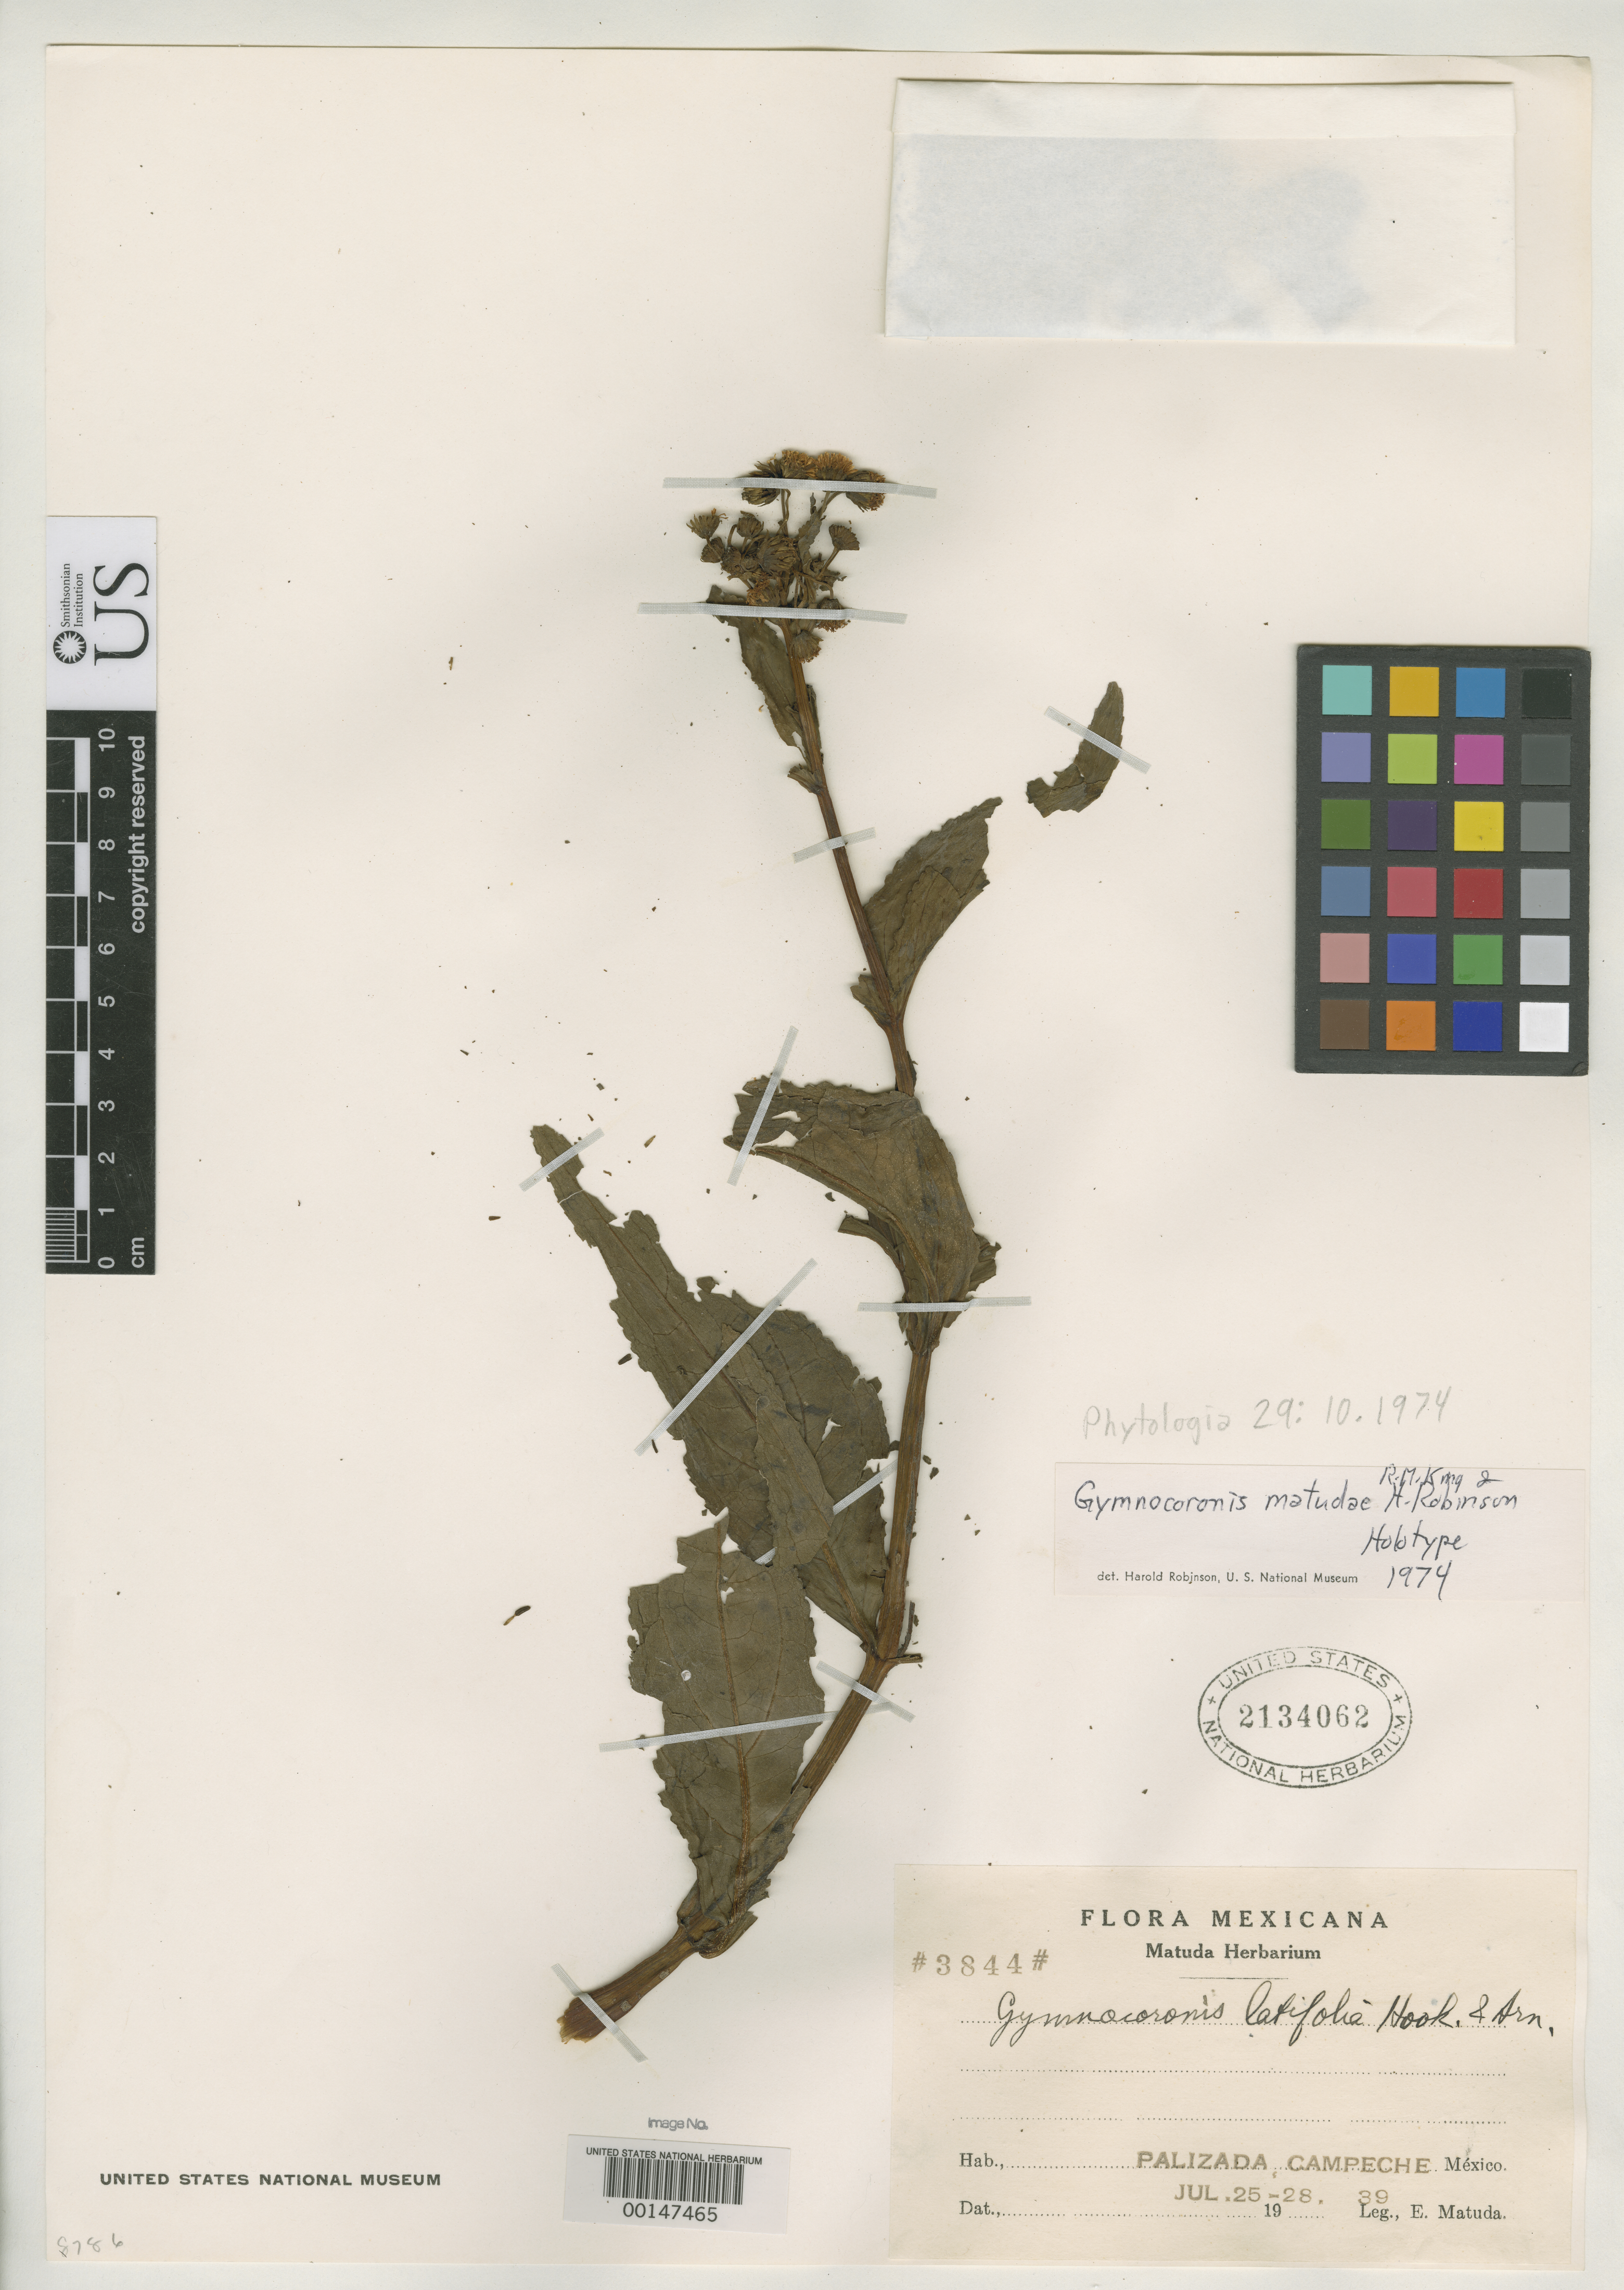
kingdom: Plantae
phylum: Tracheophyta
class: Magnoliopsida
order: Asterales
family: Asteraceae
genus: Gymnocoronis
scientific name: Gymnocoronis matudae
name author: R.M. King & H. Rob.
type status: Holotype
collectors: E. Matuda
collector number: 3844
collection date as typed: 25 Jul 1939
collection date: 1939-07-25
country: Mexico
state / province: Campeche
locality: Palizada.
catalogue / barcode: US 2134062